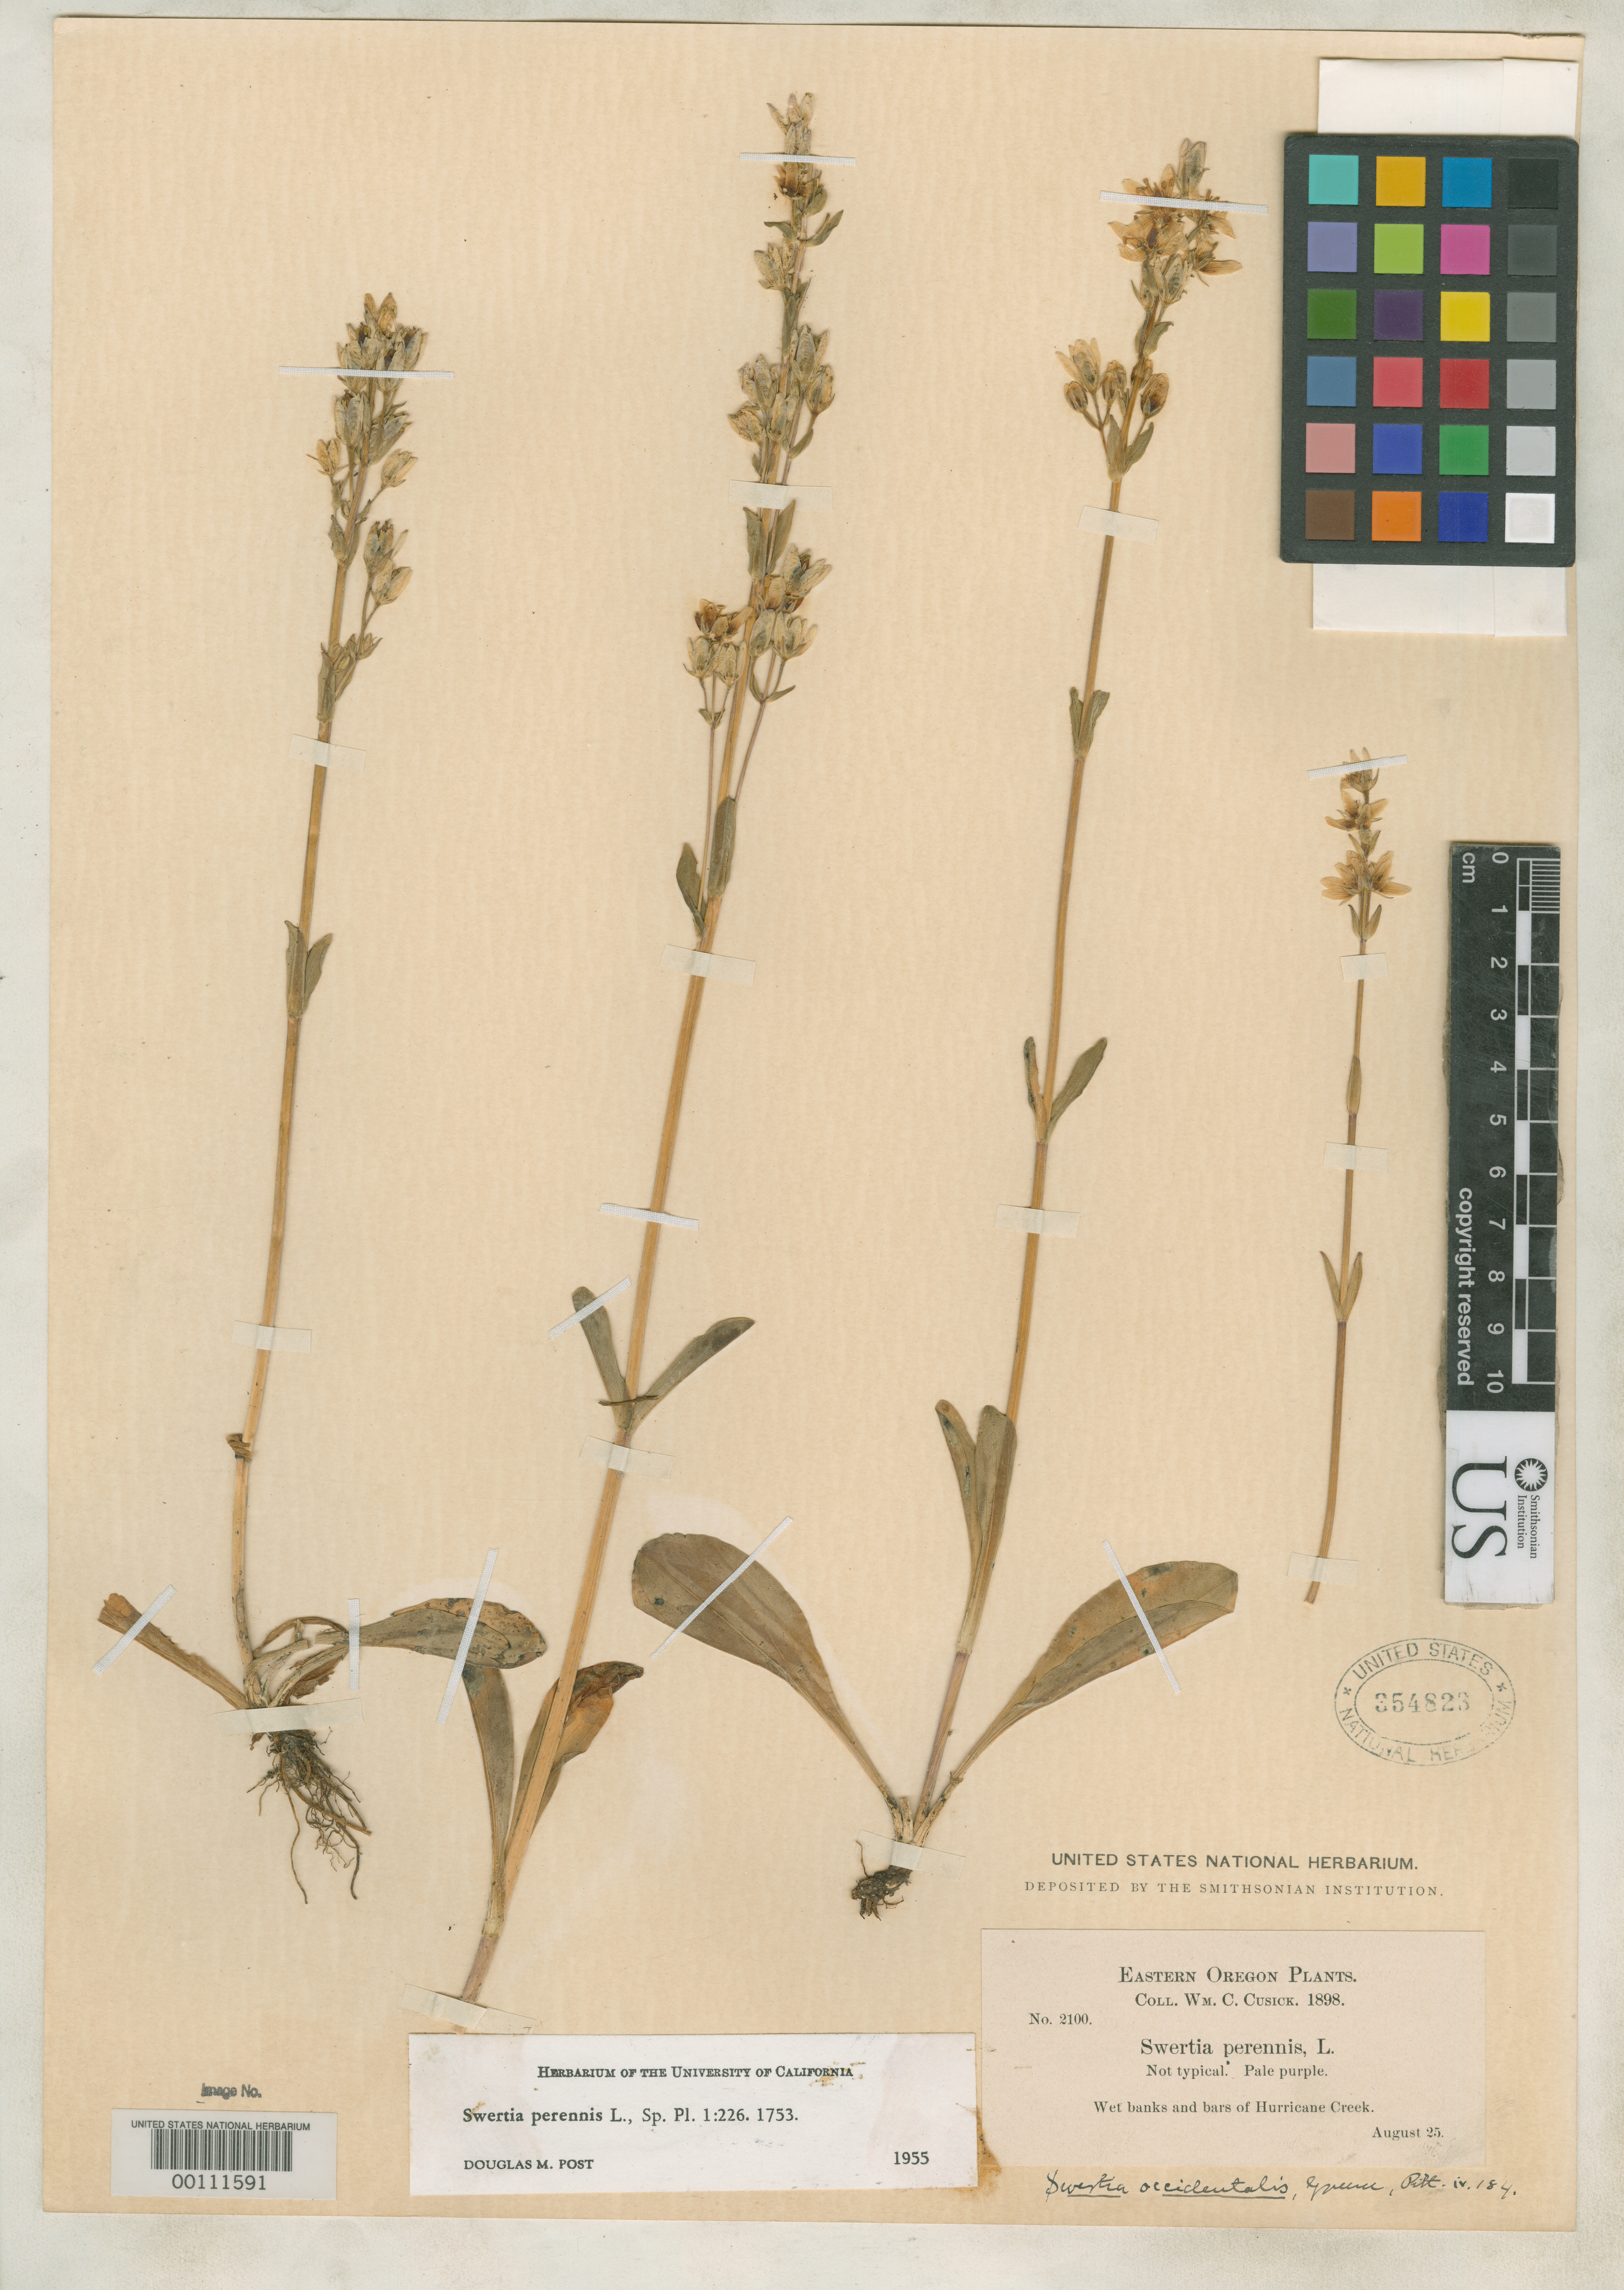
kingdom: Plantae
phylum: Tracheophyta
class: Magnoliopsida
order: Gentianales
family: Gentianaceae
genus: Swertia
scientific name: Swertia occidentalis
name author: Greene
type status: Isotype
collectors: W. C. Cusick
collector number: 2100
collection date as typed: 25 Aug 1898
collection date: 1898-08-25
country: United States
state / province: Oregon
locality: Hurricane Creek, eastern Oregon.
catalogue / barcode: US 354823